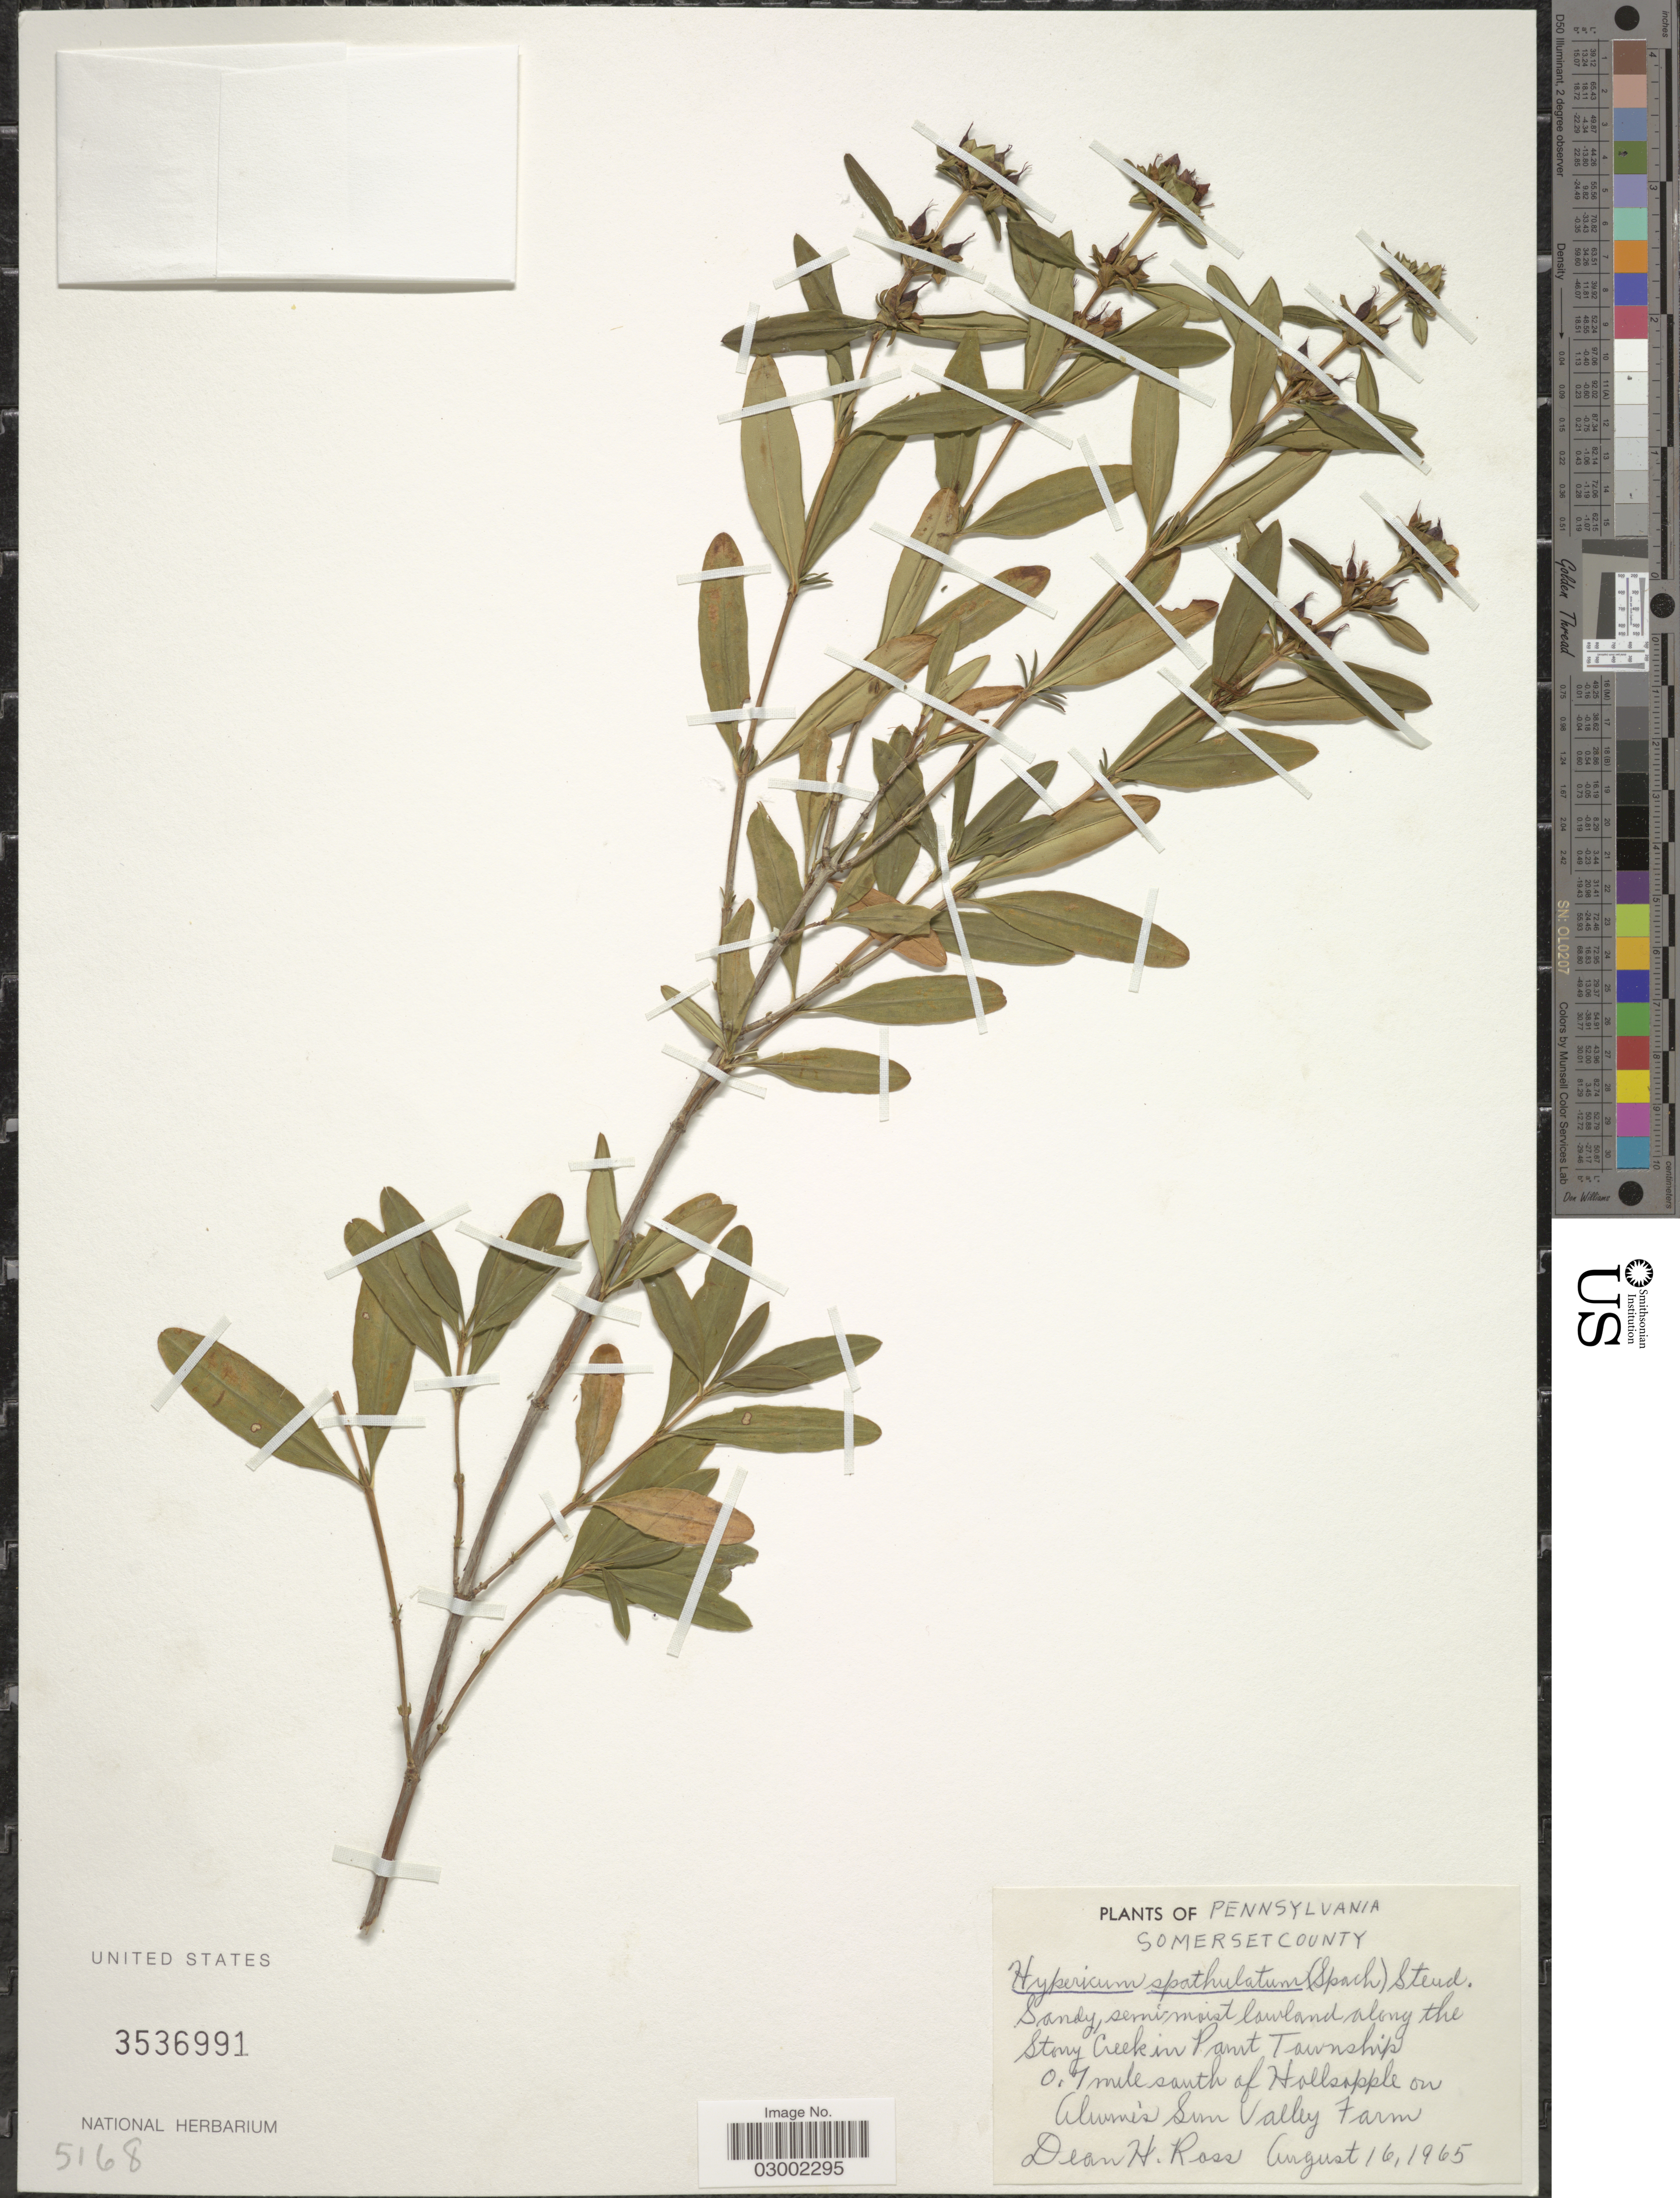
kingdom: Plantae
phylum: Tracheophyta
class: Magnoliopsida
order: Malpighiales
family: Hypericaceae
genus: Hypericum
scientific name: Hypericum prolificum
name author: L.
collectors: D. Ross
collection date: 1965-08-16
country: United States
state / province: Pennsylvania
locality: Somerset County. Along the Stony Creek in Paint Township 0.7 mile south of Hollsopple on Alwine's Sun Valley Farm.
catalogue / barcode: US 3536991